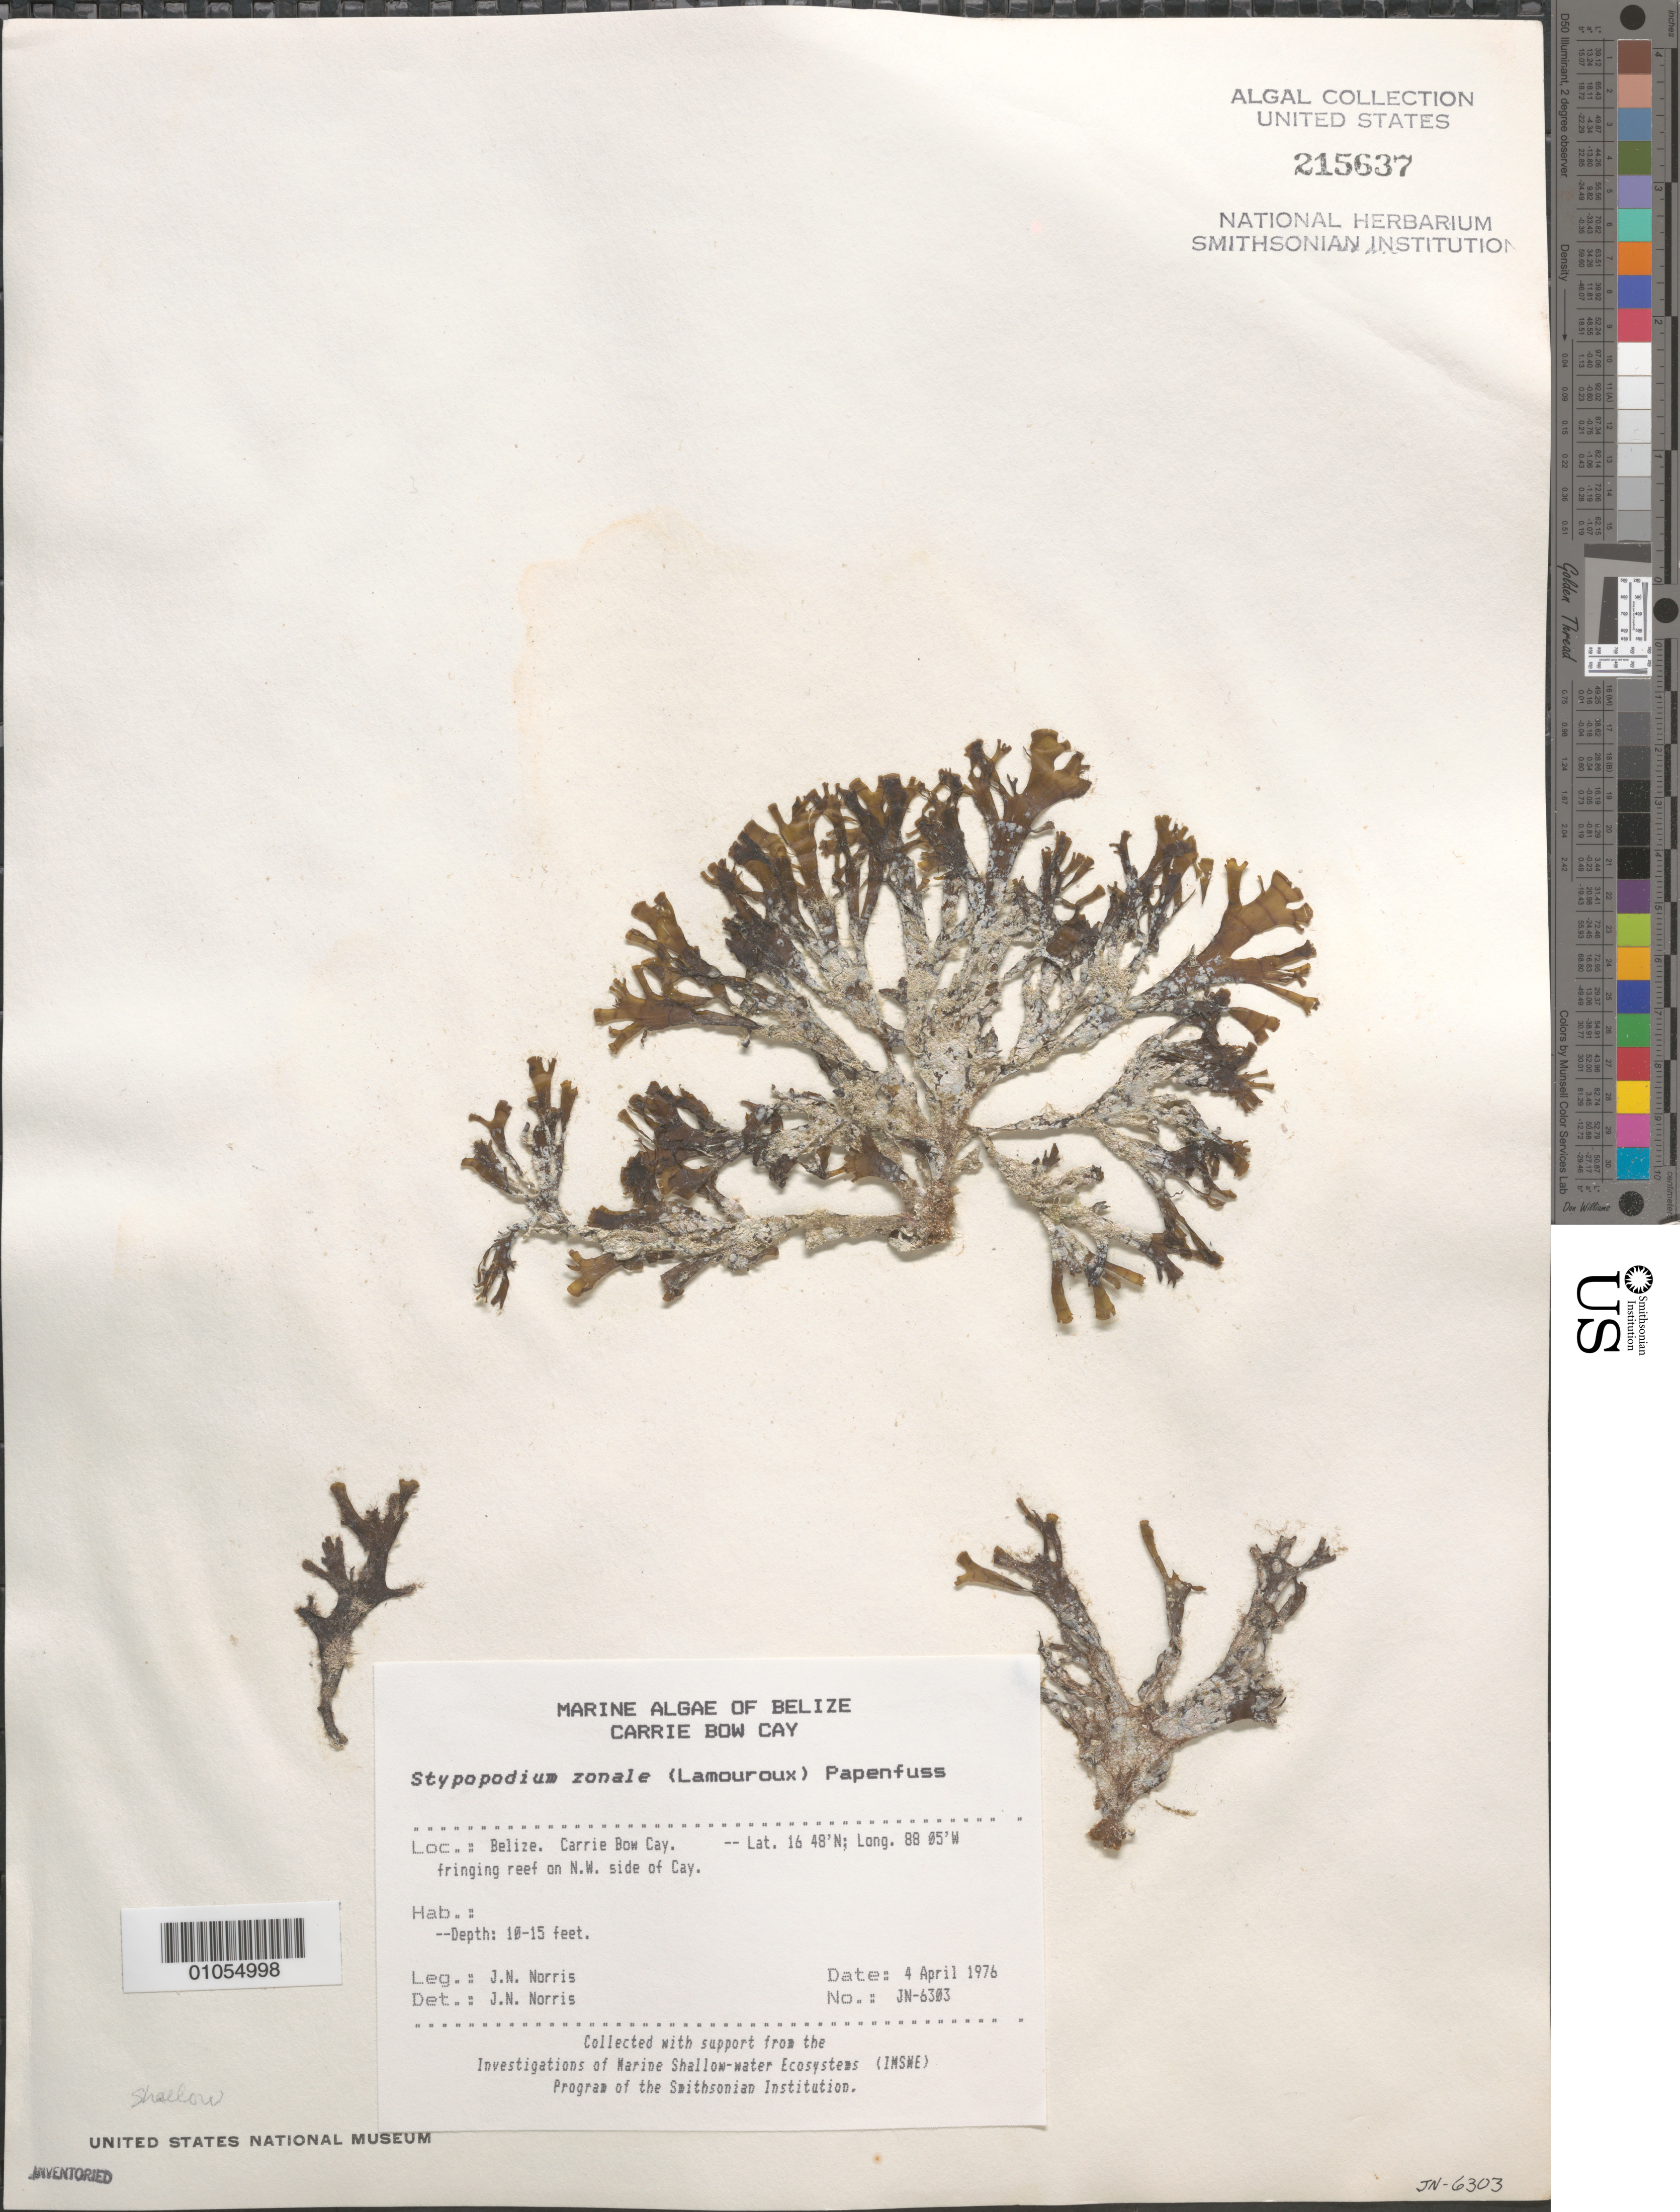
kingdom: Chromista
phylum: Ochrophyta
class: Phaeophyceae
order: Dictyotales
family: Dictyotaceae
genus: Stypopodium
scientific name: Stypopodium zonale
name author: (J.V.Lamouroux) Papenf.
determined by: Norris, James N.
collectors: J. N. Norris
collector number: JN-6303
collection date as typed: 04 Apr 1976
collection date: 1976-04-04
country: Belize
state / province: Stann Creek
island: Carrie Bow Cay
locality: Fringing reef on northwest side of cay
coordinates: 16 48'N, 88 05'W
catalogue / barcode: US 215637